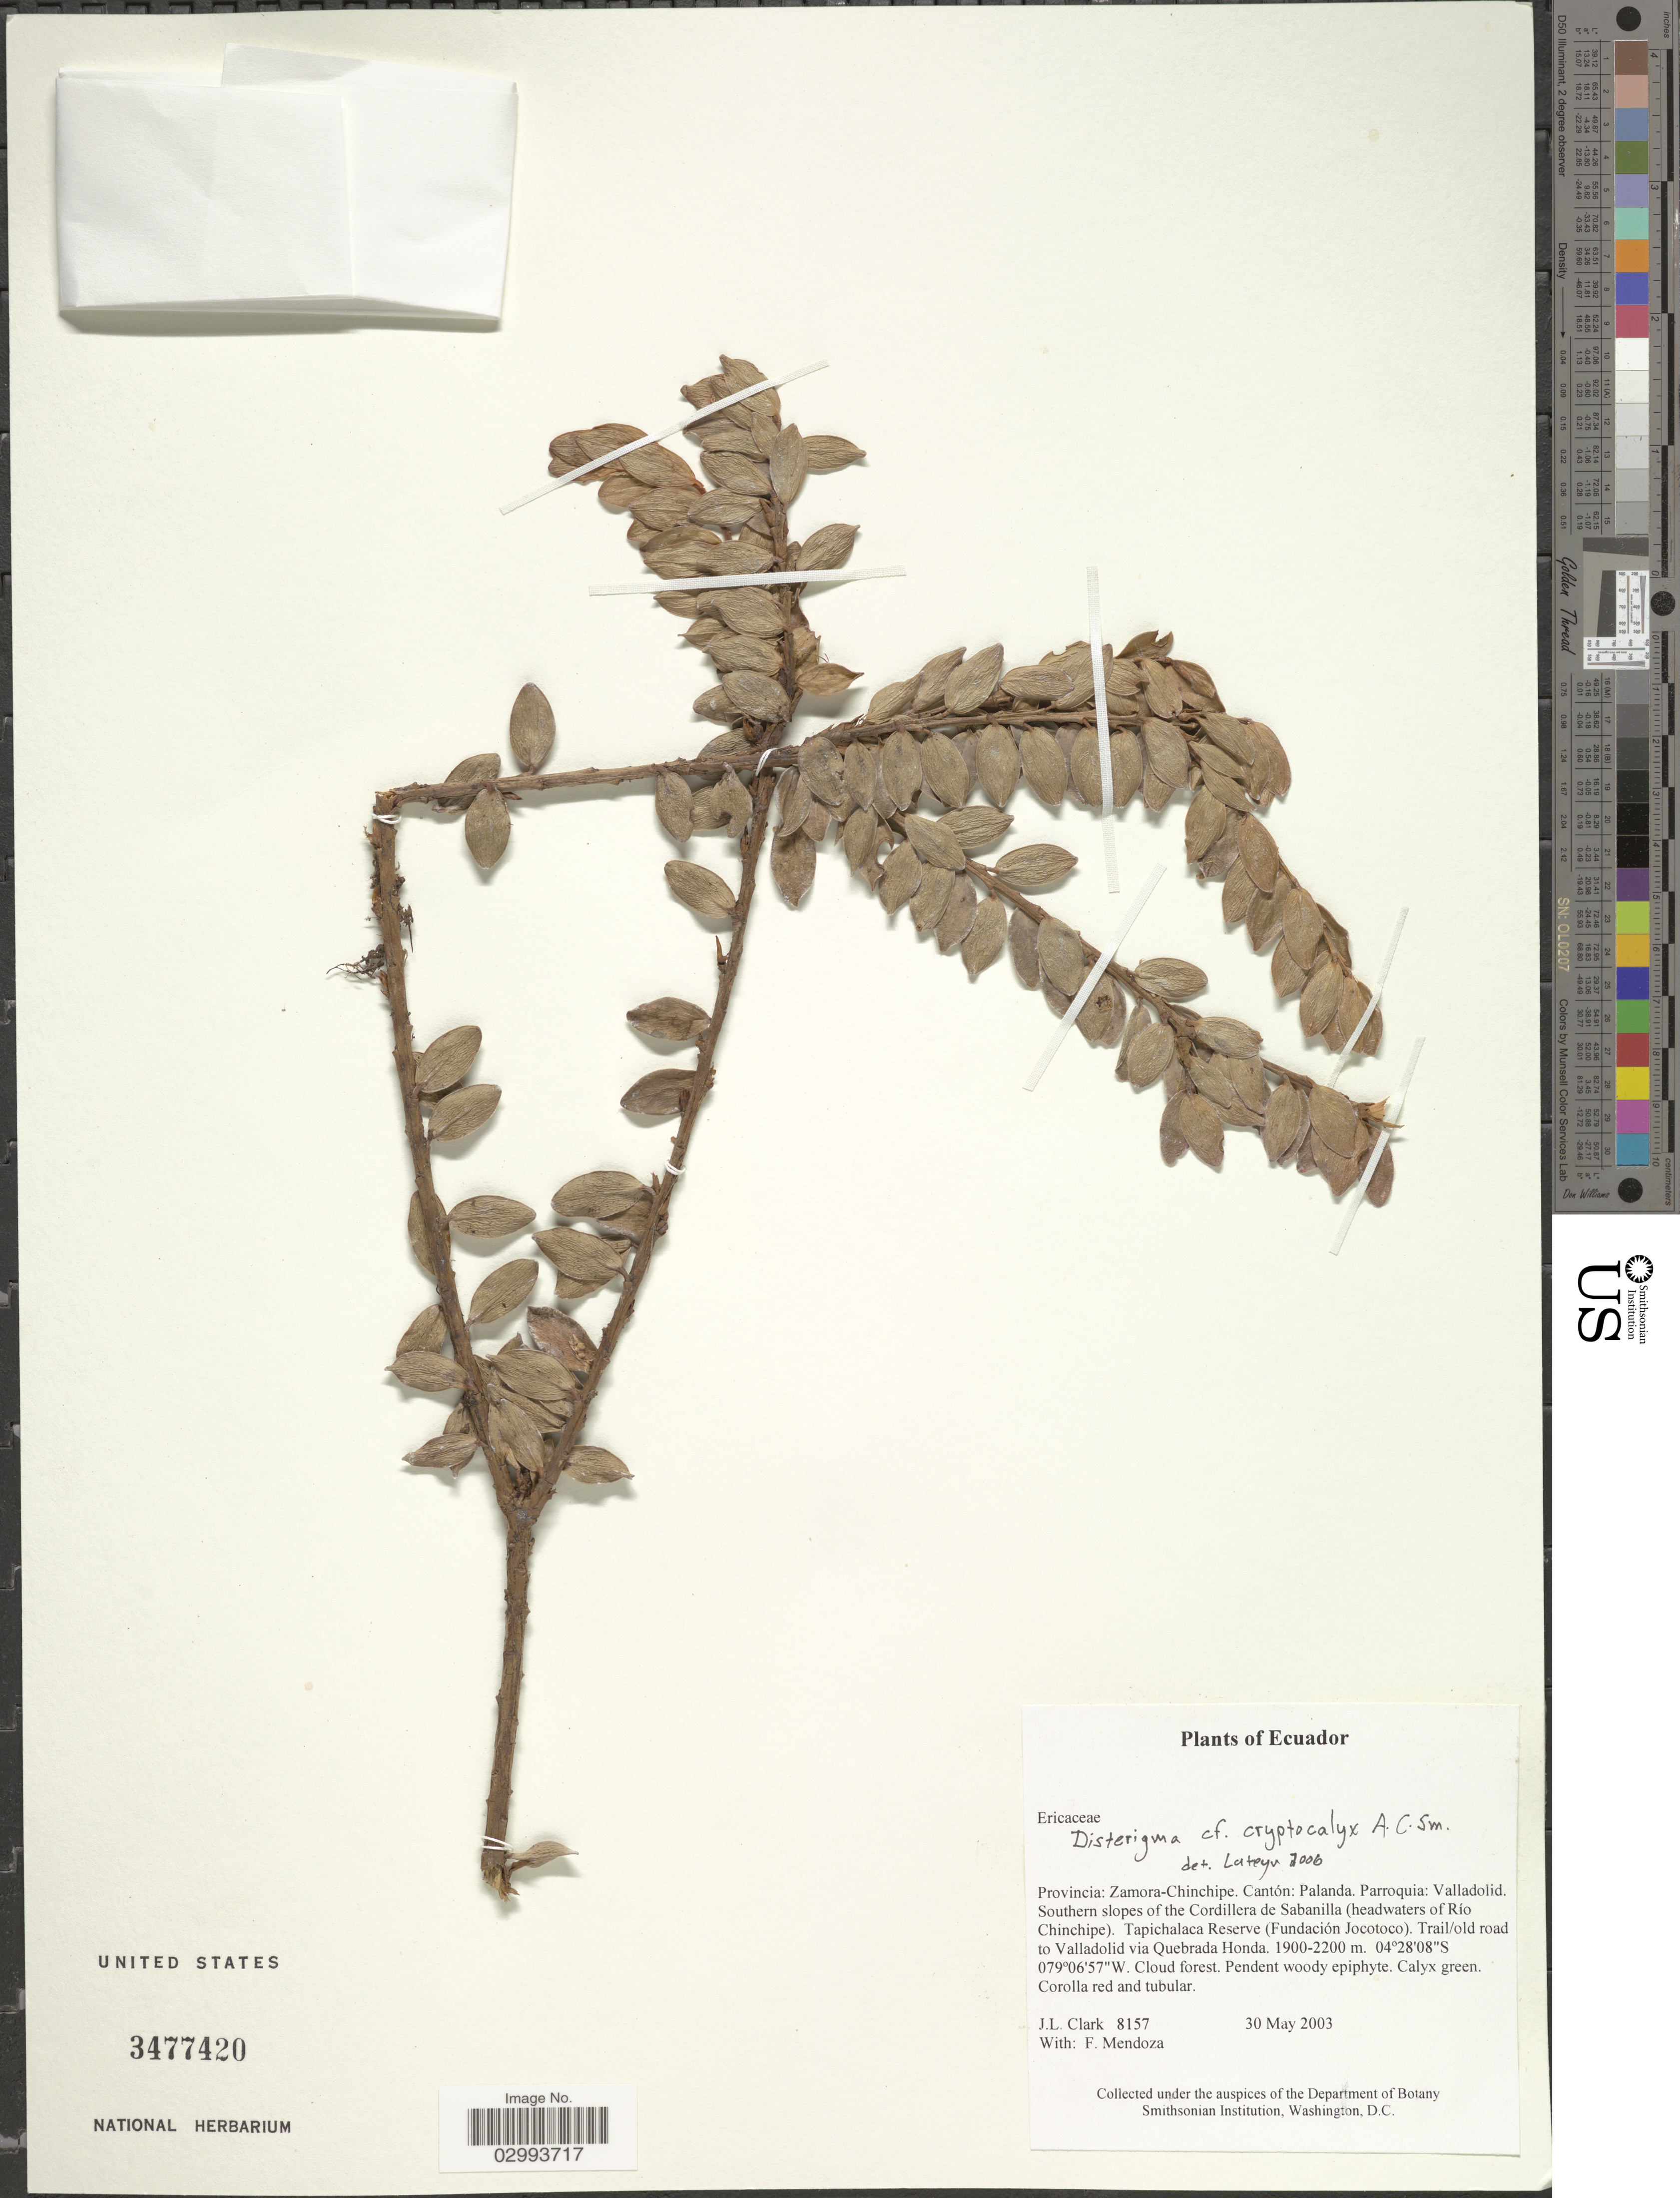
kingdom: Plantae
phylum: Tracheophyta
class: Magnoliopsida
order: Ericales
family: Ericaceae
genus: Disterigma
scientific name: Disterigma cryptocalyx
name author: A.C. Sm.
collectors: J. L. Clark & F. Mendoza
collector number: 8157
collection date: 2003-05-30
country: Ecuador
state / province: Zamora-Chinchipe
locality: Cantón: Palanda, Parroquia, Valladolid, Southern slopes of the Cordillera de Sabanilla (headwaters of Río Chinchipe), Tapichalaca Reserve (Fundación Jocotoco), Trail/old road to Valladolid via Quebrada Honda.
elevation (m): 1900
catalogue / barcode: US 3477420